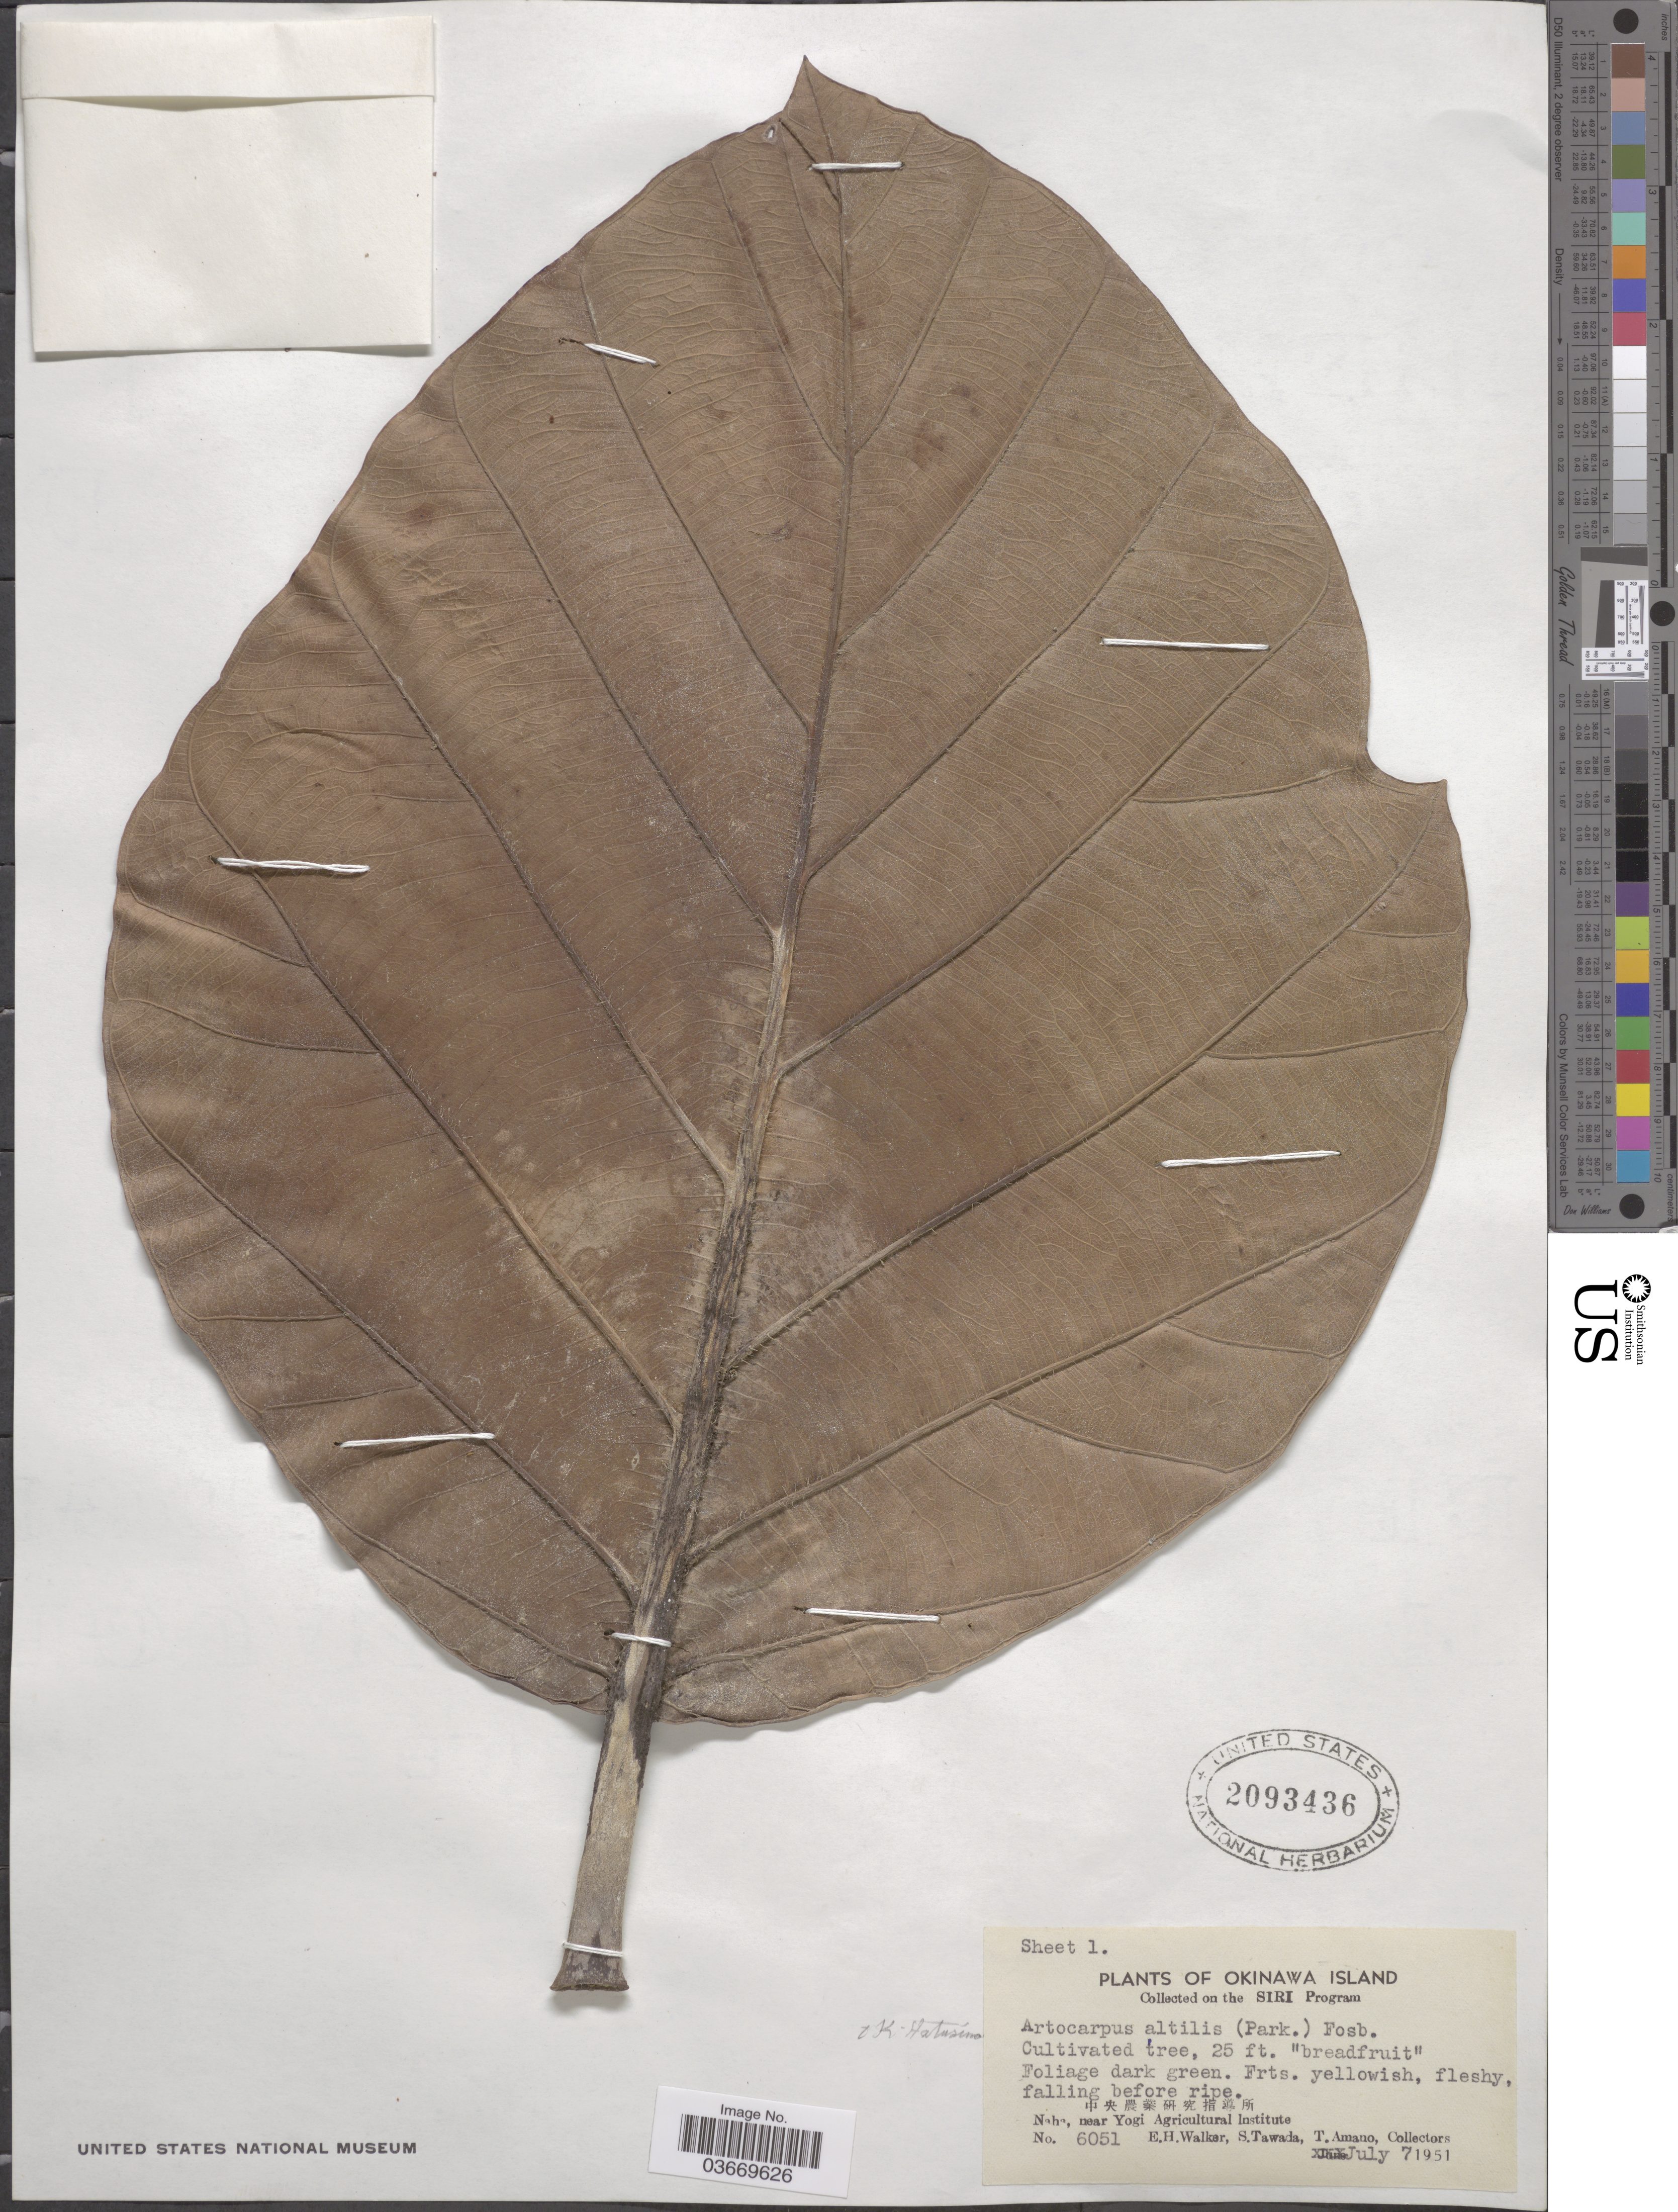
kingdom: Plantae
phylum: Tracheophyta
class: Magnoliopsida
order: Rosales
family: Moraceae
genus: Artocarpus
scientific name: Artocarpus altilis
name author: (Parkinson) Fosberg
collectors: E. H. Walker, S. Tawada & T. Amano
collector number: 6051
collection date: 1951-07-07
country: Japan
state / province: Okinawa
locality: Okinawa Island. Naha, near Yogi Agricultural Insitute.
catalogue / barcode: US 2093436